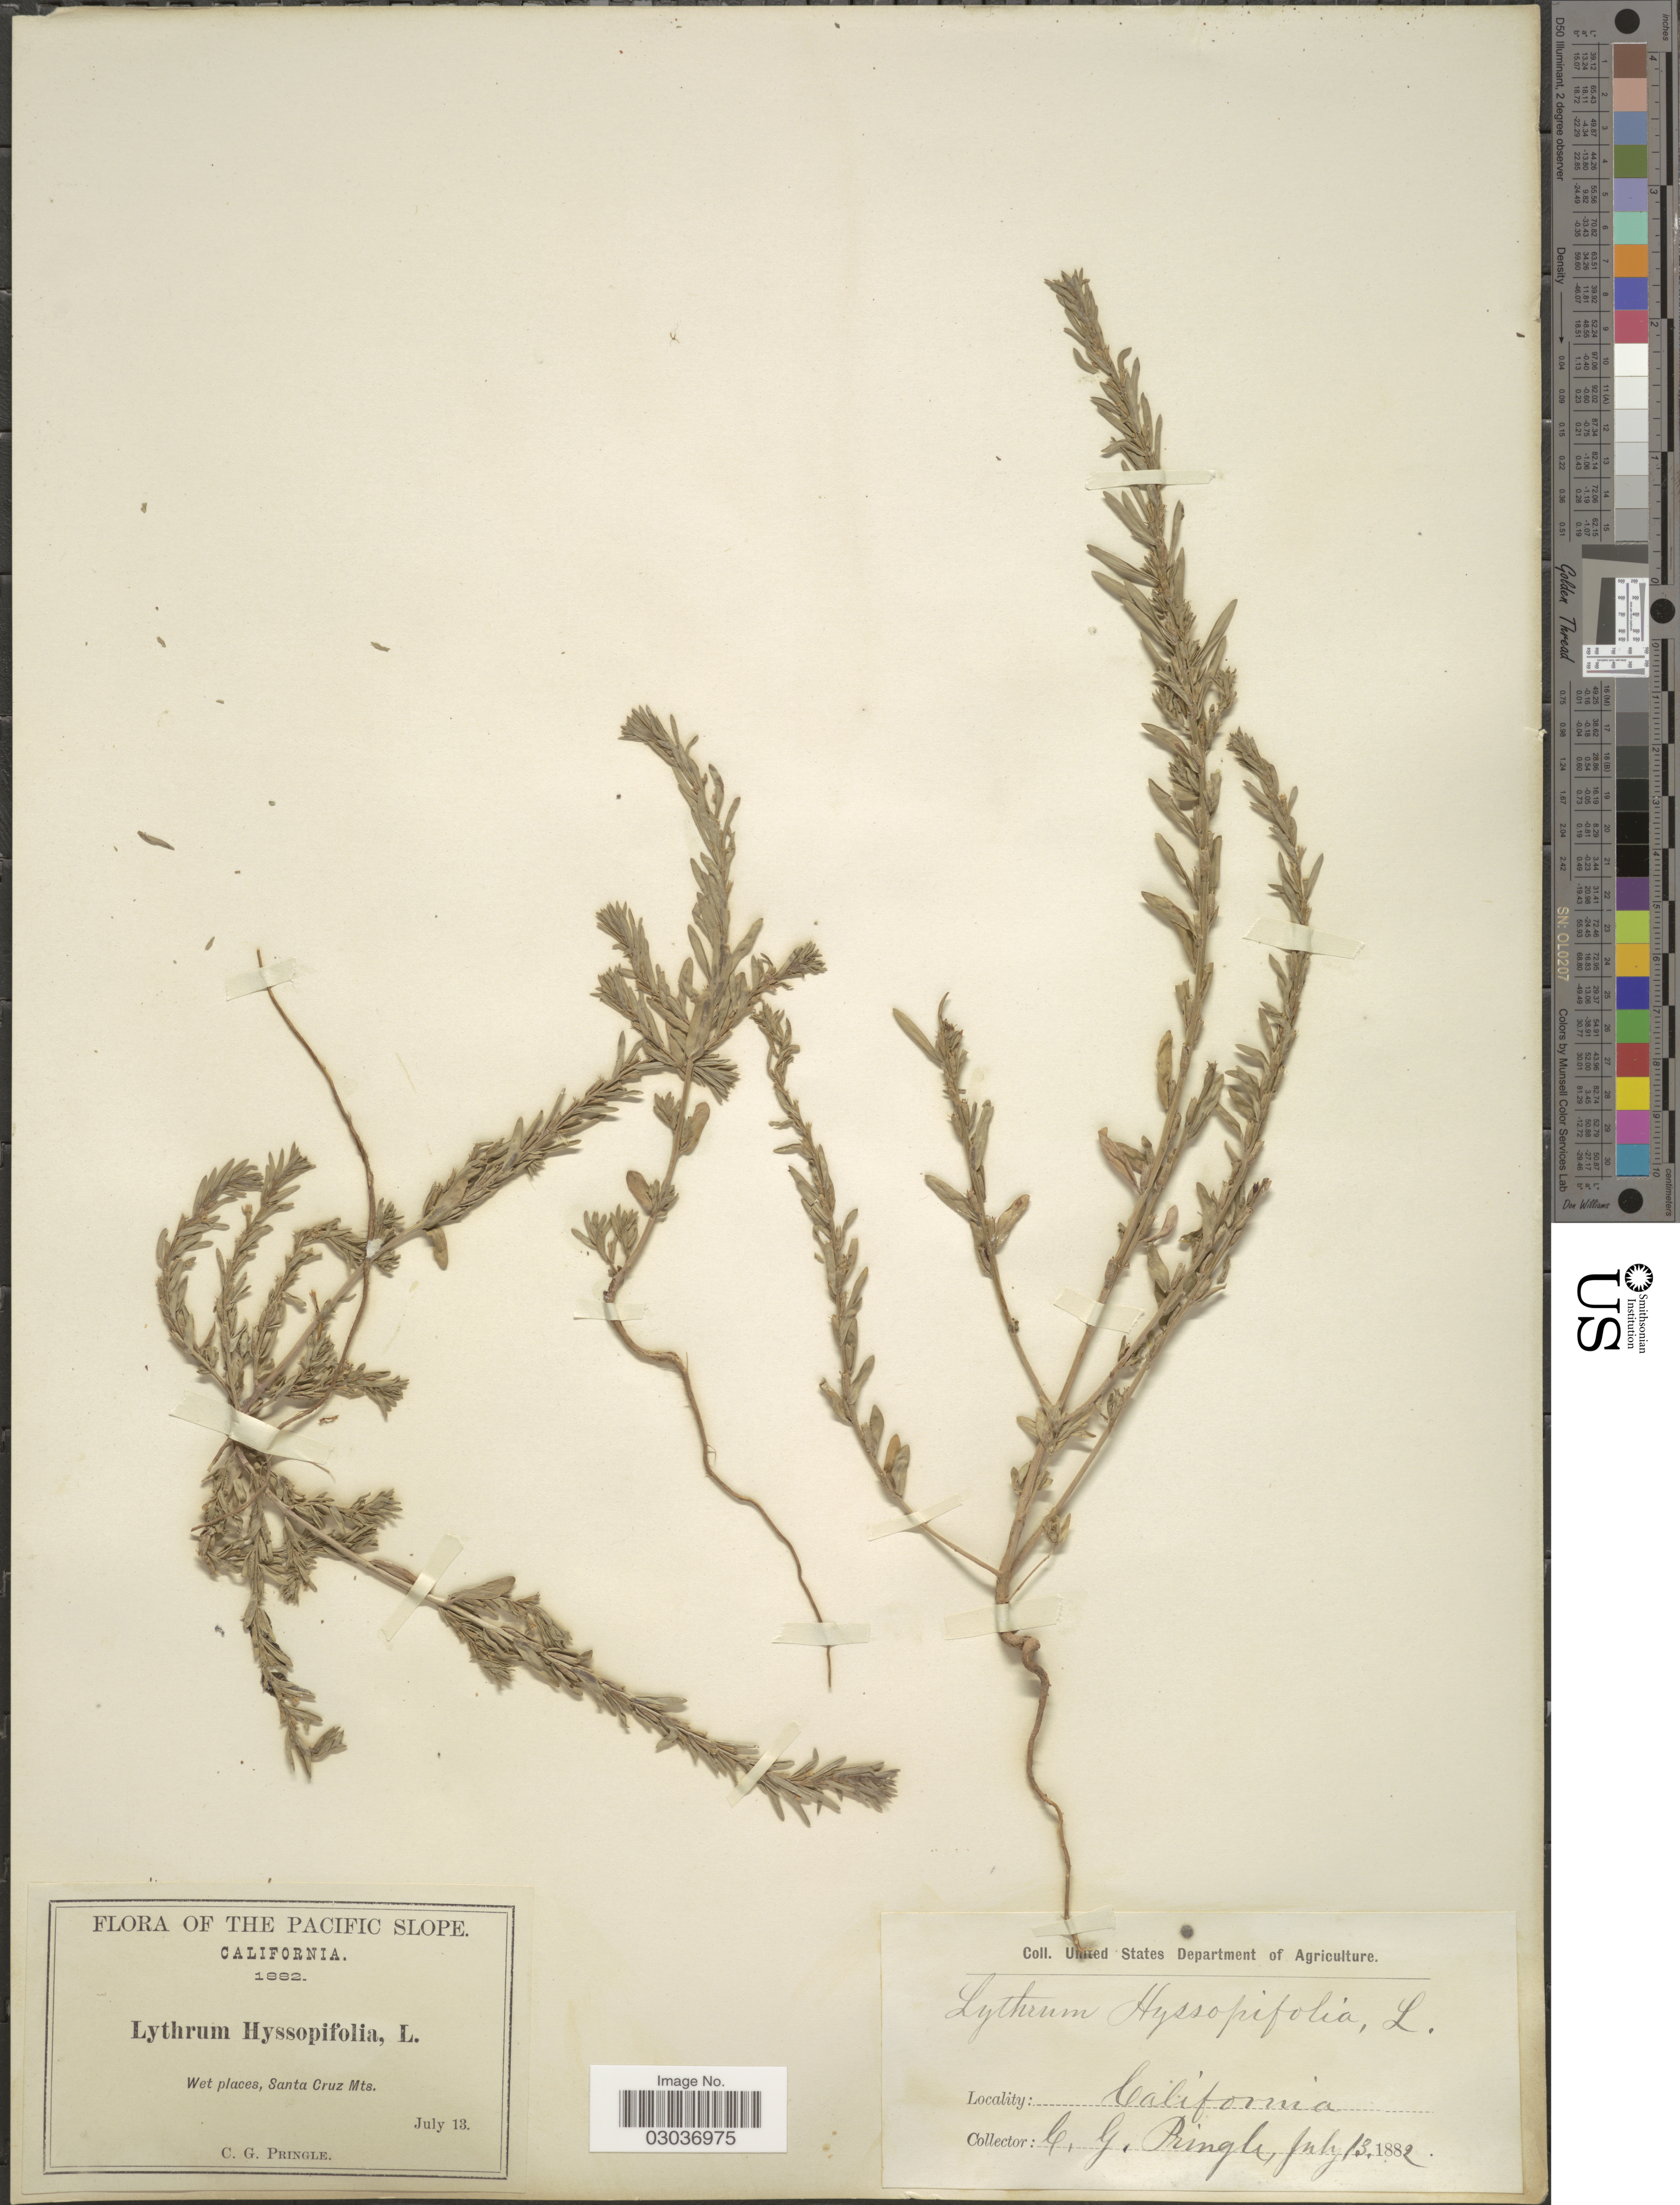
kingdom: Plantae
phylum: Tracheophyta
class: Magnoliopsida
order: Myrtales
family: Lythraceae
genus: Lythrum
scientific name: Lythrum hyssopifolia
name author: L.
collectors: C. G. Pringle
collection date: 1882-07-13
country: United States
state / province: California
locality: The Pacific Slope, Wet places, Santa Cruz Mts.